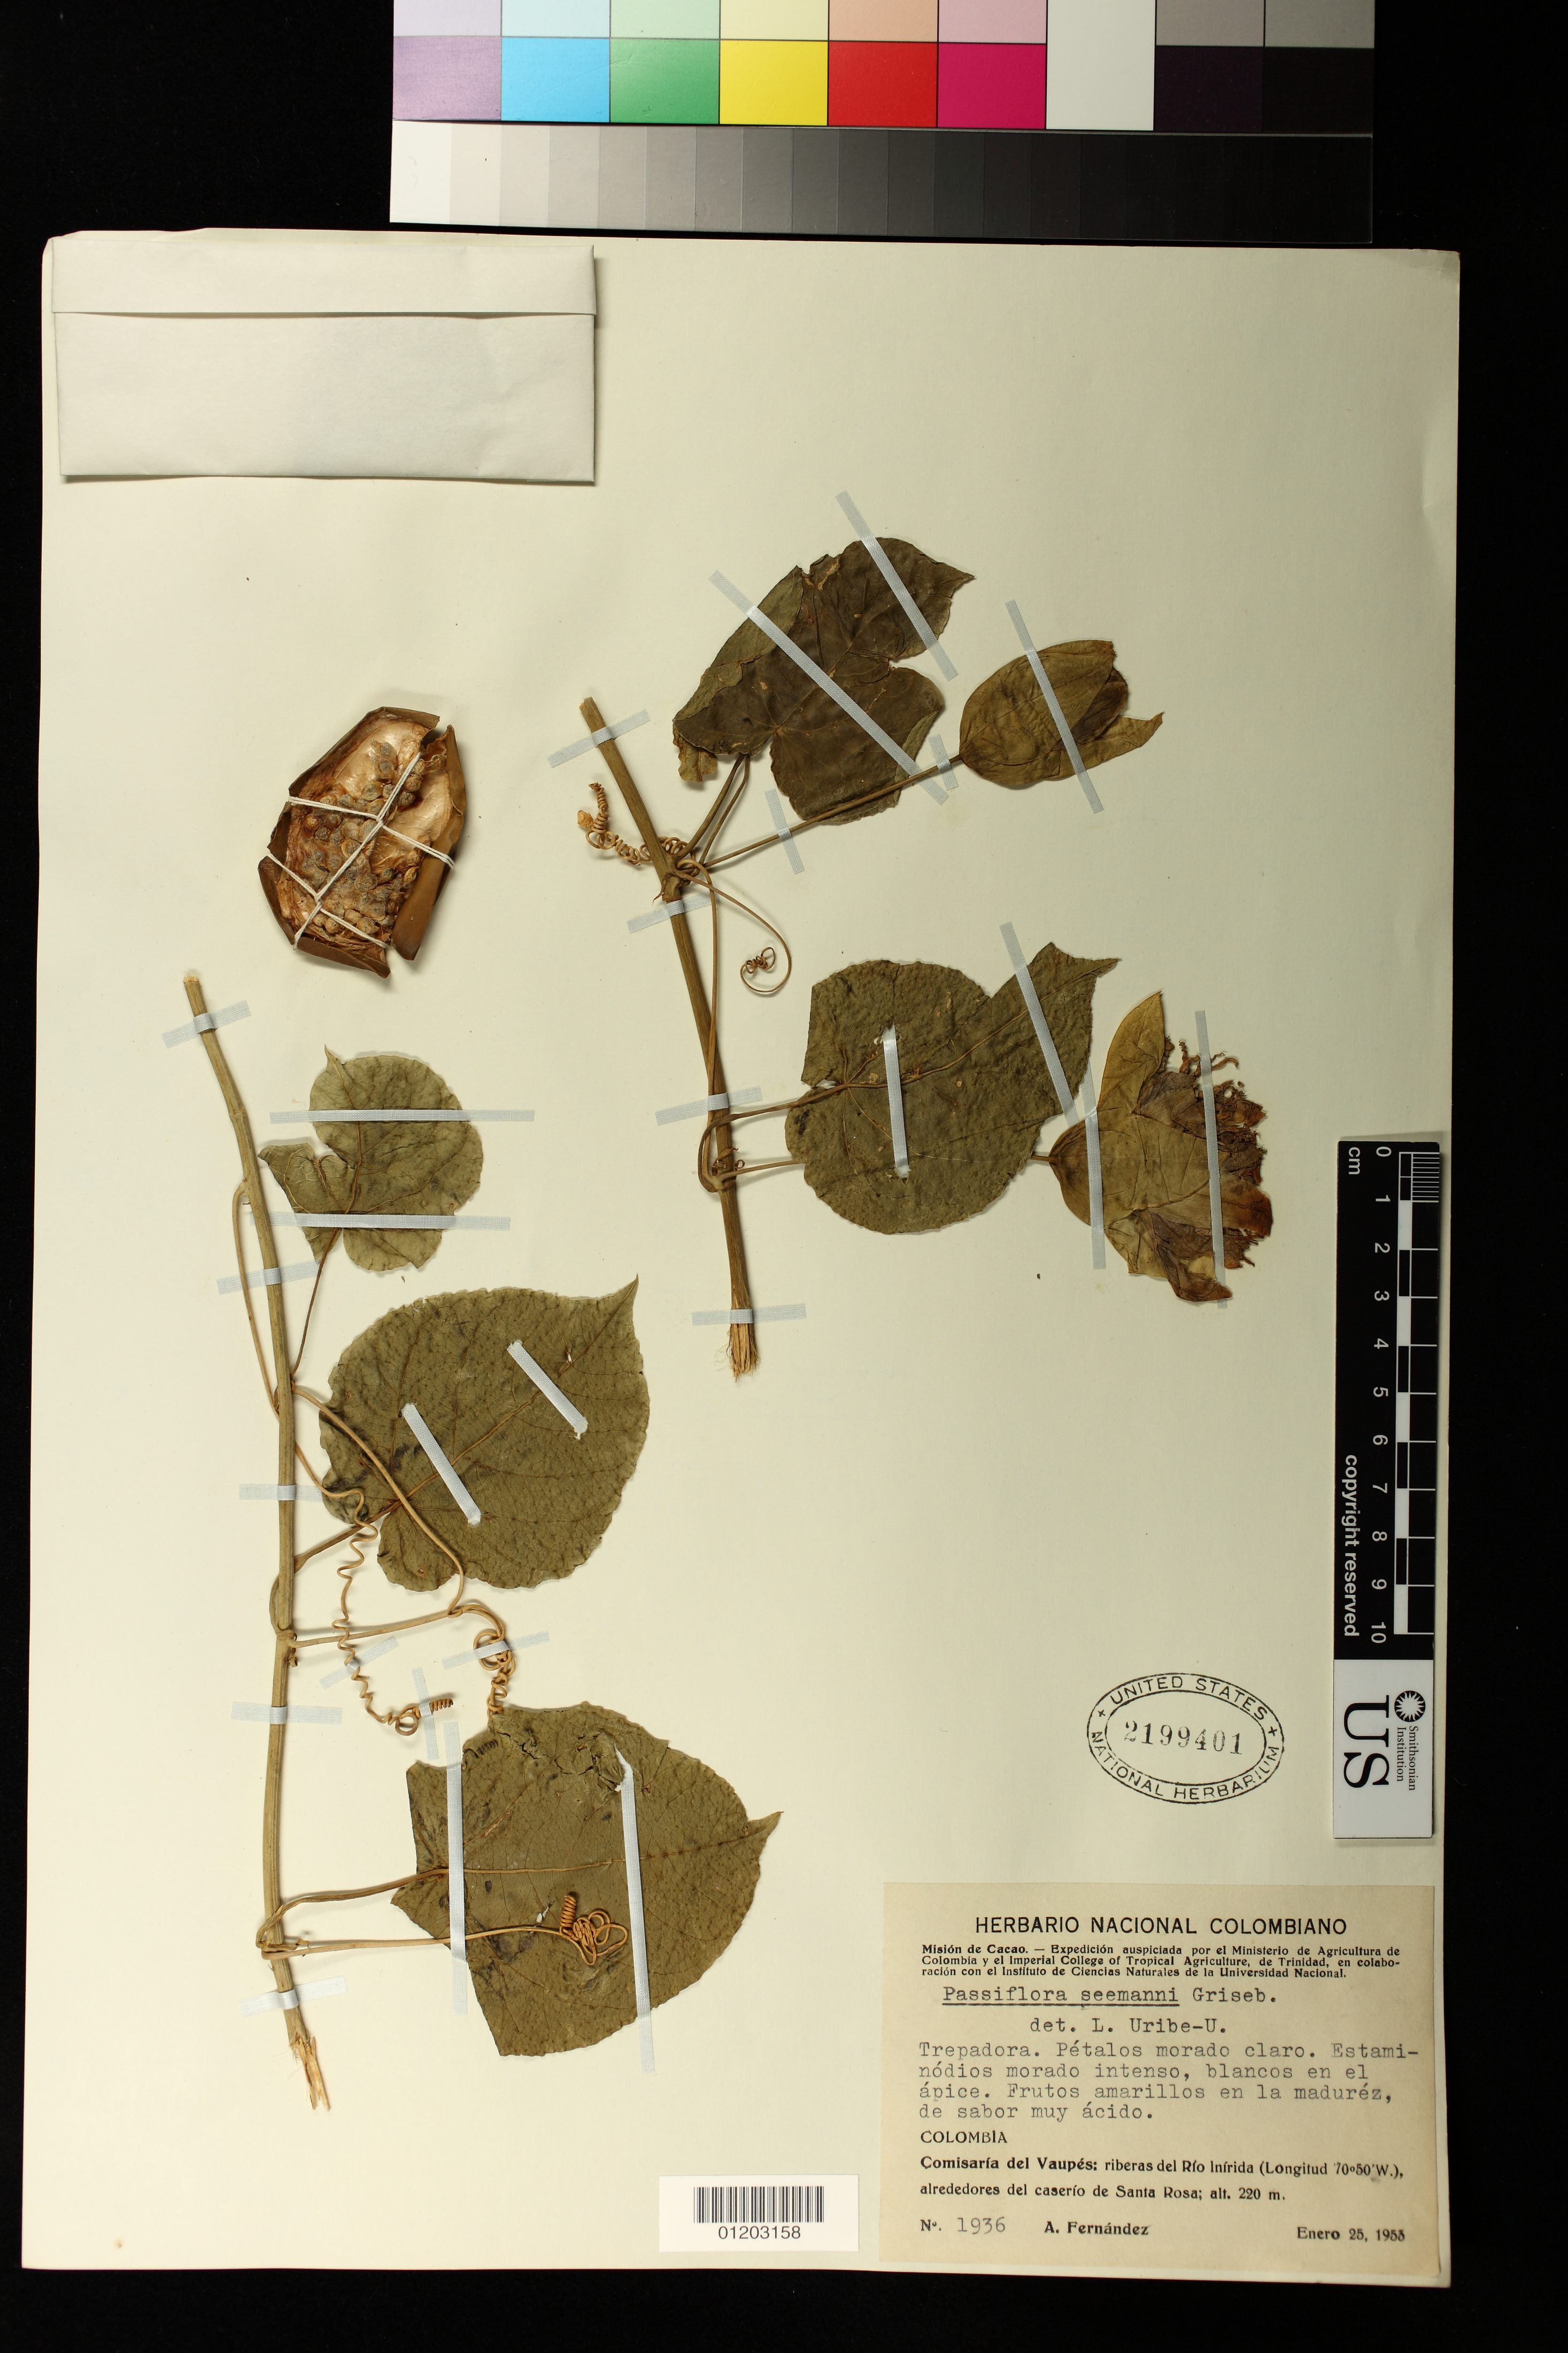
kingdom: Plantae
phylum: Tracheophyta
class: Magnoliopsida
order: Malpighiales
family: Passifloraceae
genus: Passiflora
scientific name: Passiflora seemannii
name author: Griseb.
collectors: A. Fernandez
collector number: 1936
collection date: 1953-01-25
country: Colombia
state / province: Vaupés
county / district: Rio Infrida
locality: alrededores del caseria de Santa Rosa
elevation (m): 220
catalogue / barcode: US 2199401